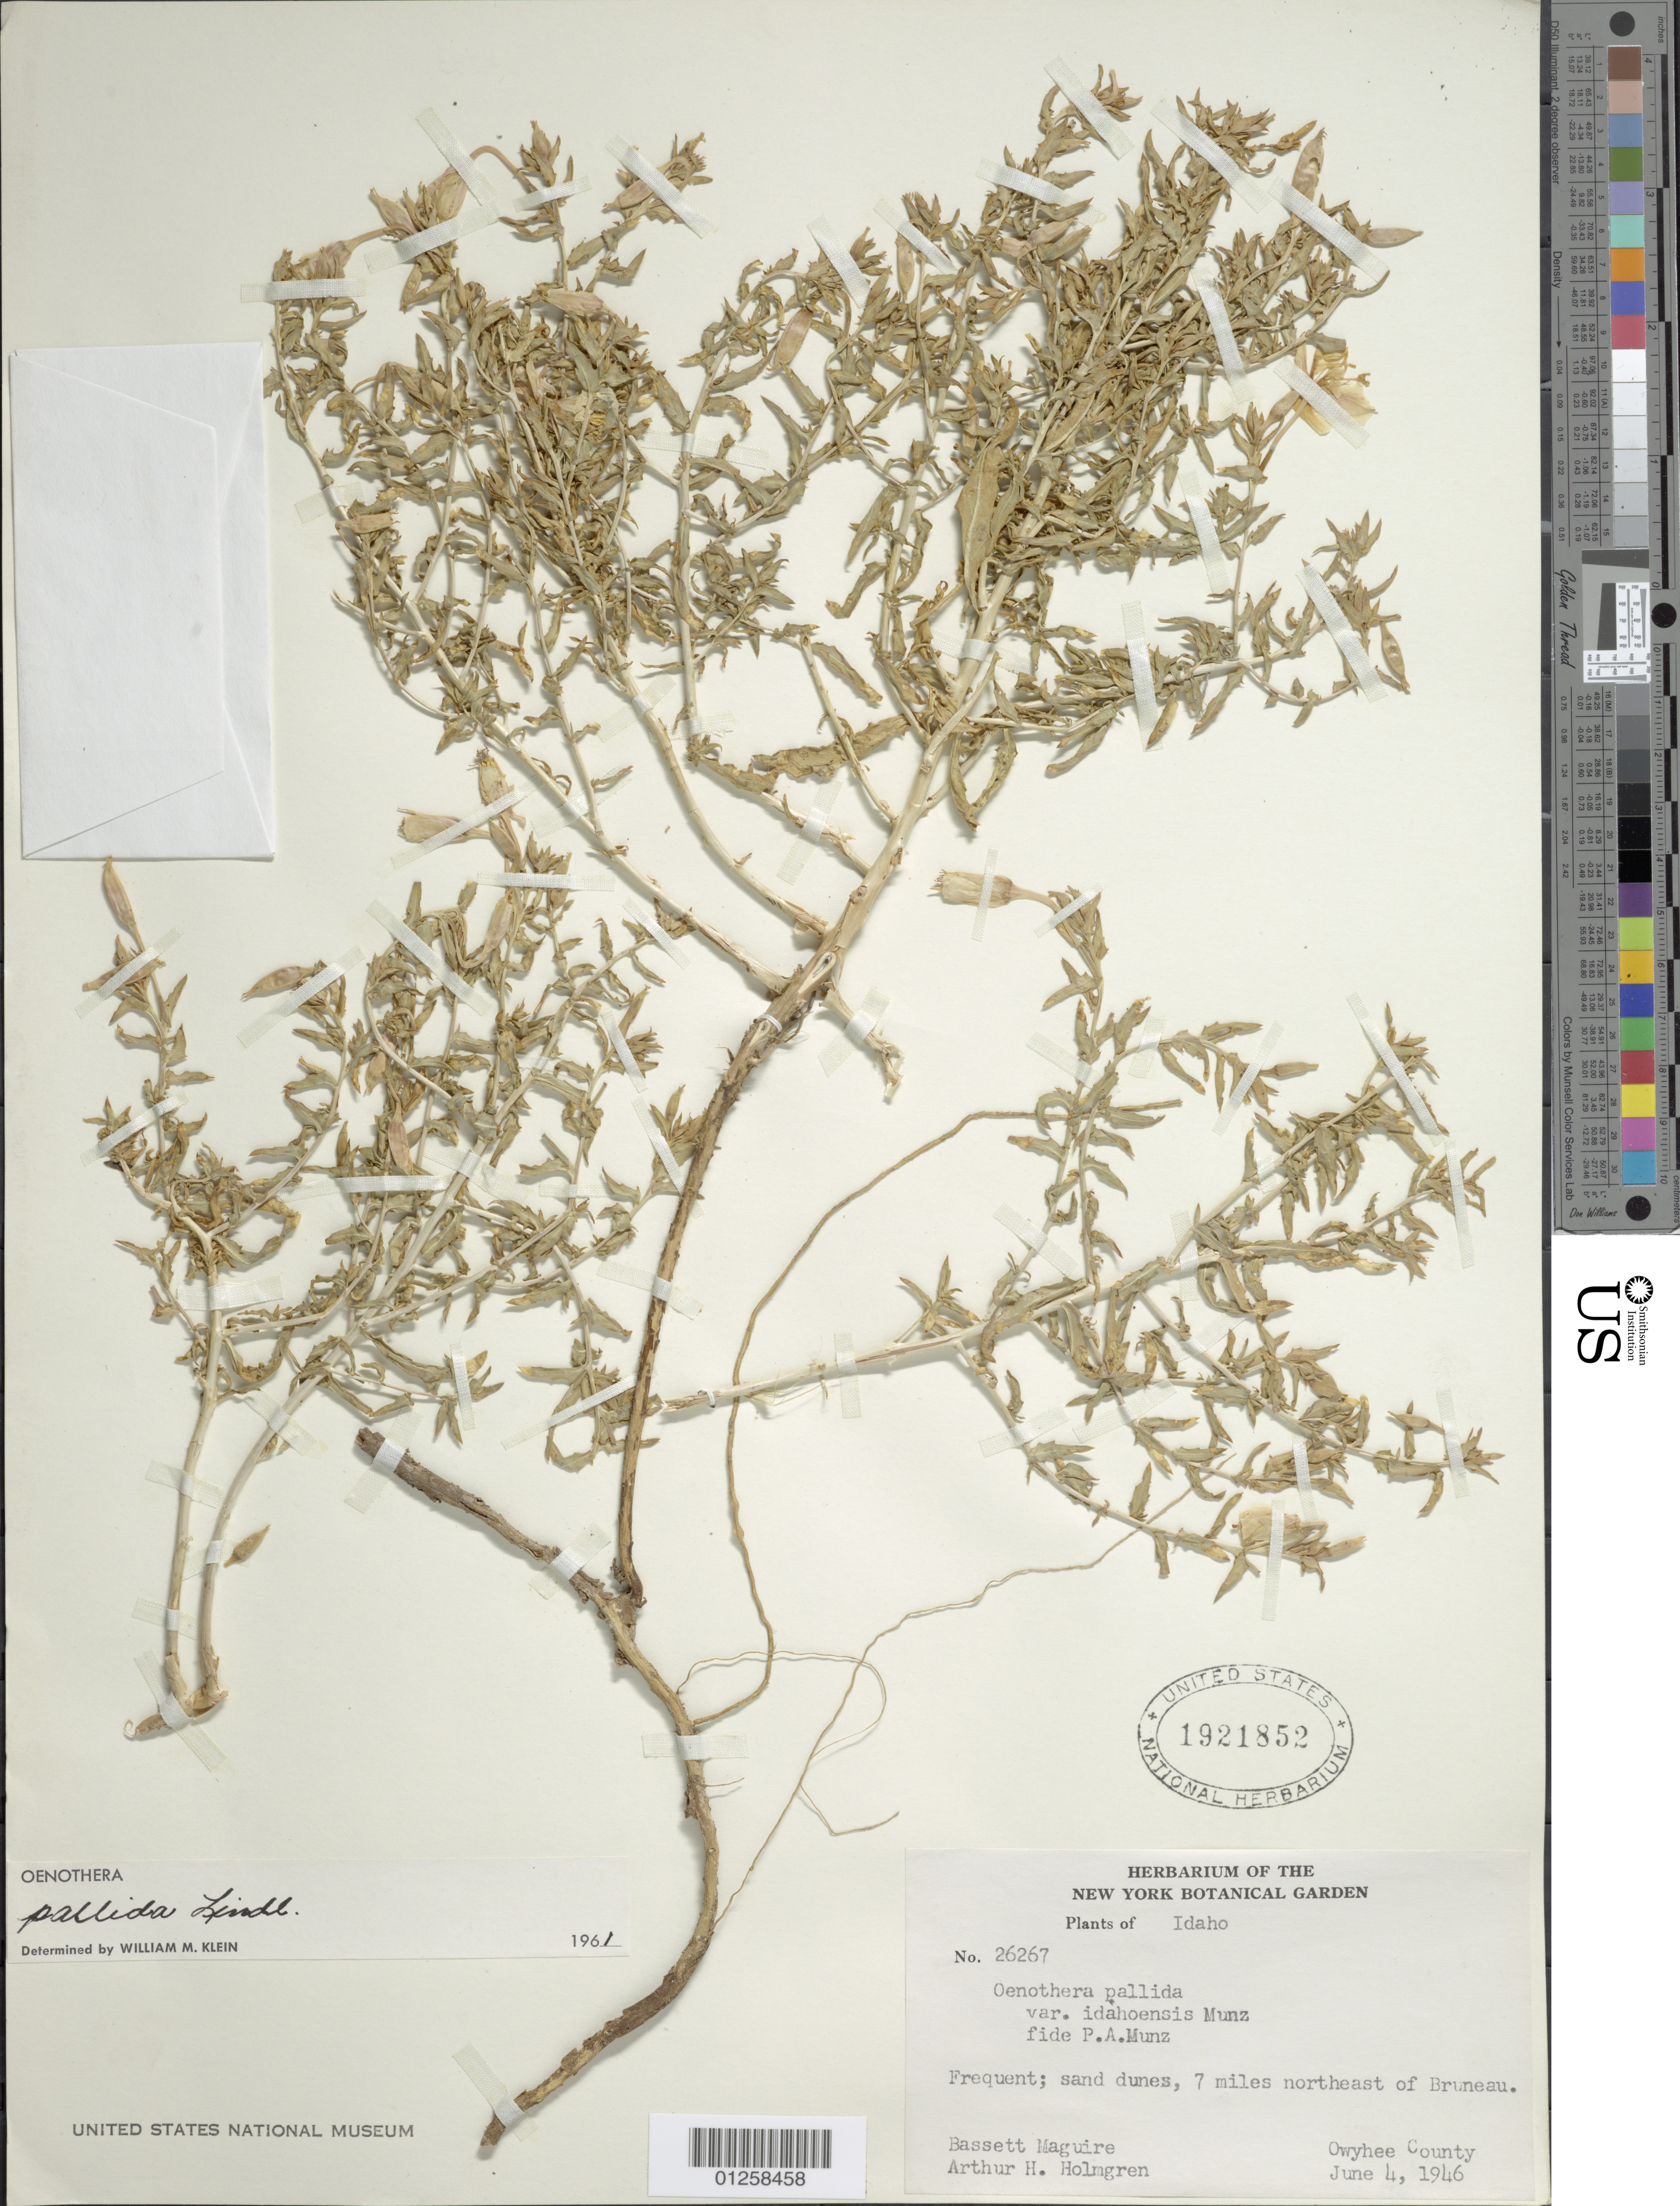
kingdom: Plantae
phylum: Tracheophyta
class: Magnoliopsida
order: Myrtales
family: Onagraceae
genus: Oenothera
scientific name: Oenothera pallida subsp. pallida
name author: Lindl.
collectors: B. Maguire & A. H. Holmgren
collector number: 26267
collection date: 1946-06-04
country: United States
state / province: Idaho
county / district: Owyhee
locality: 7 miles NE of Bruneau.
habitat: Sand dunes.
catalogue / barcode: US 1921852